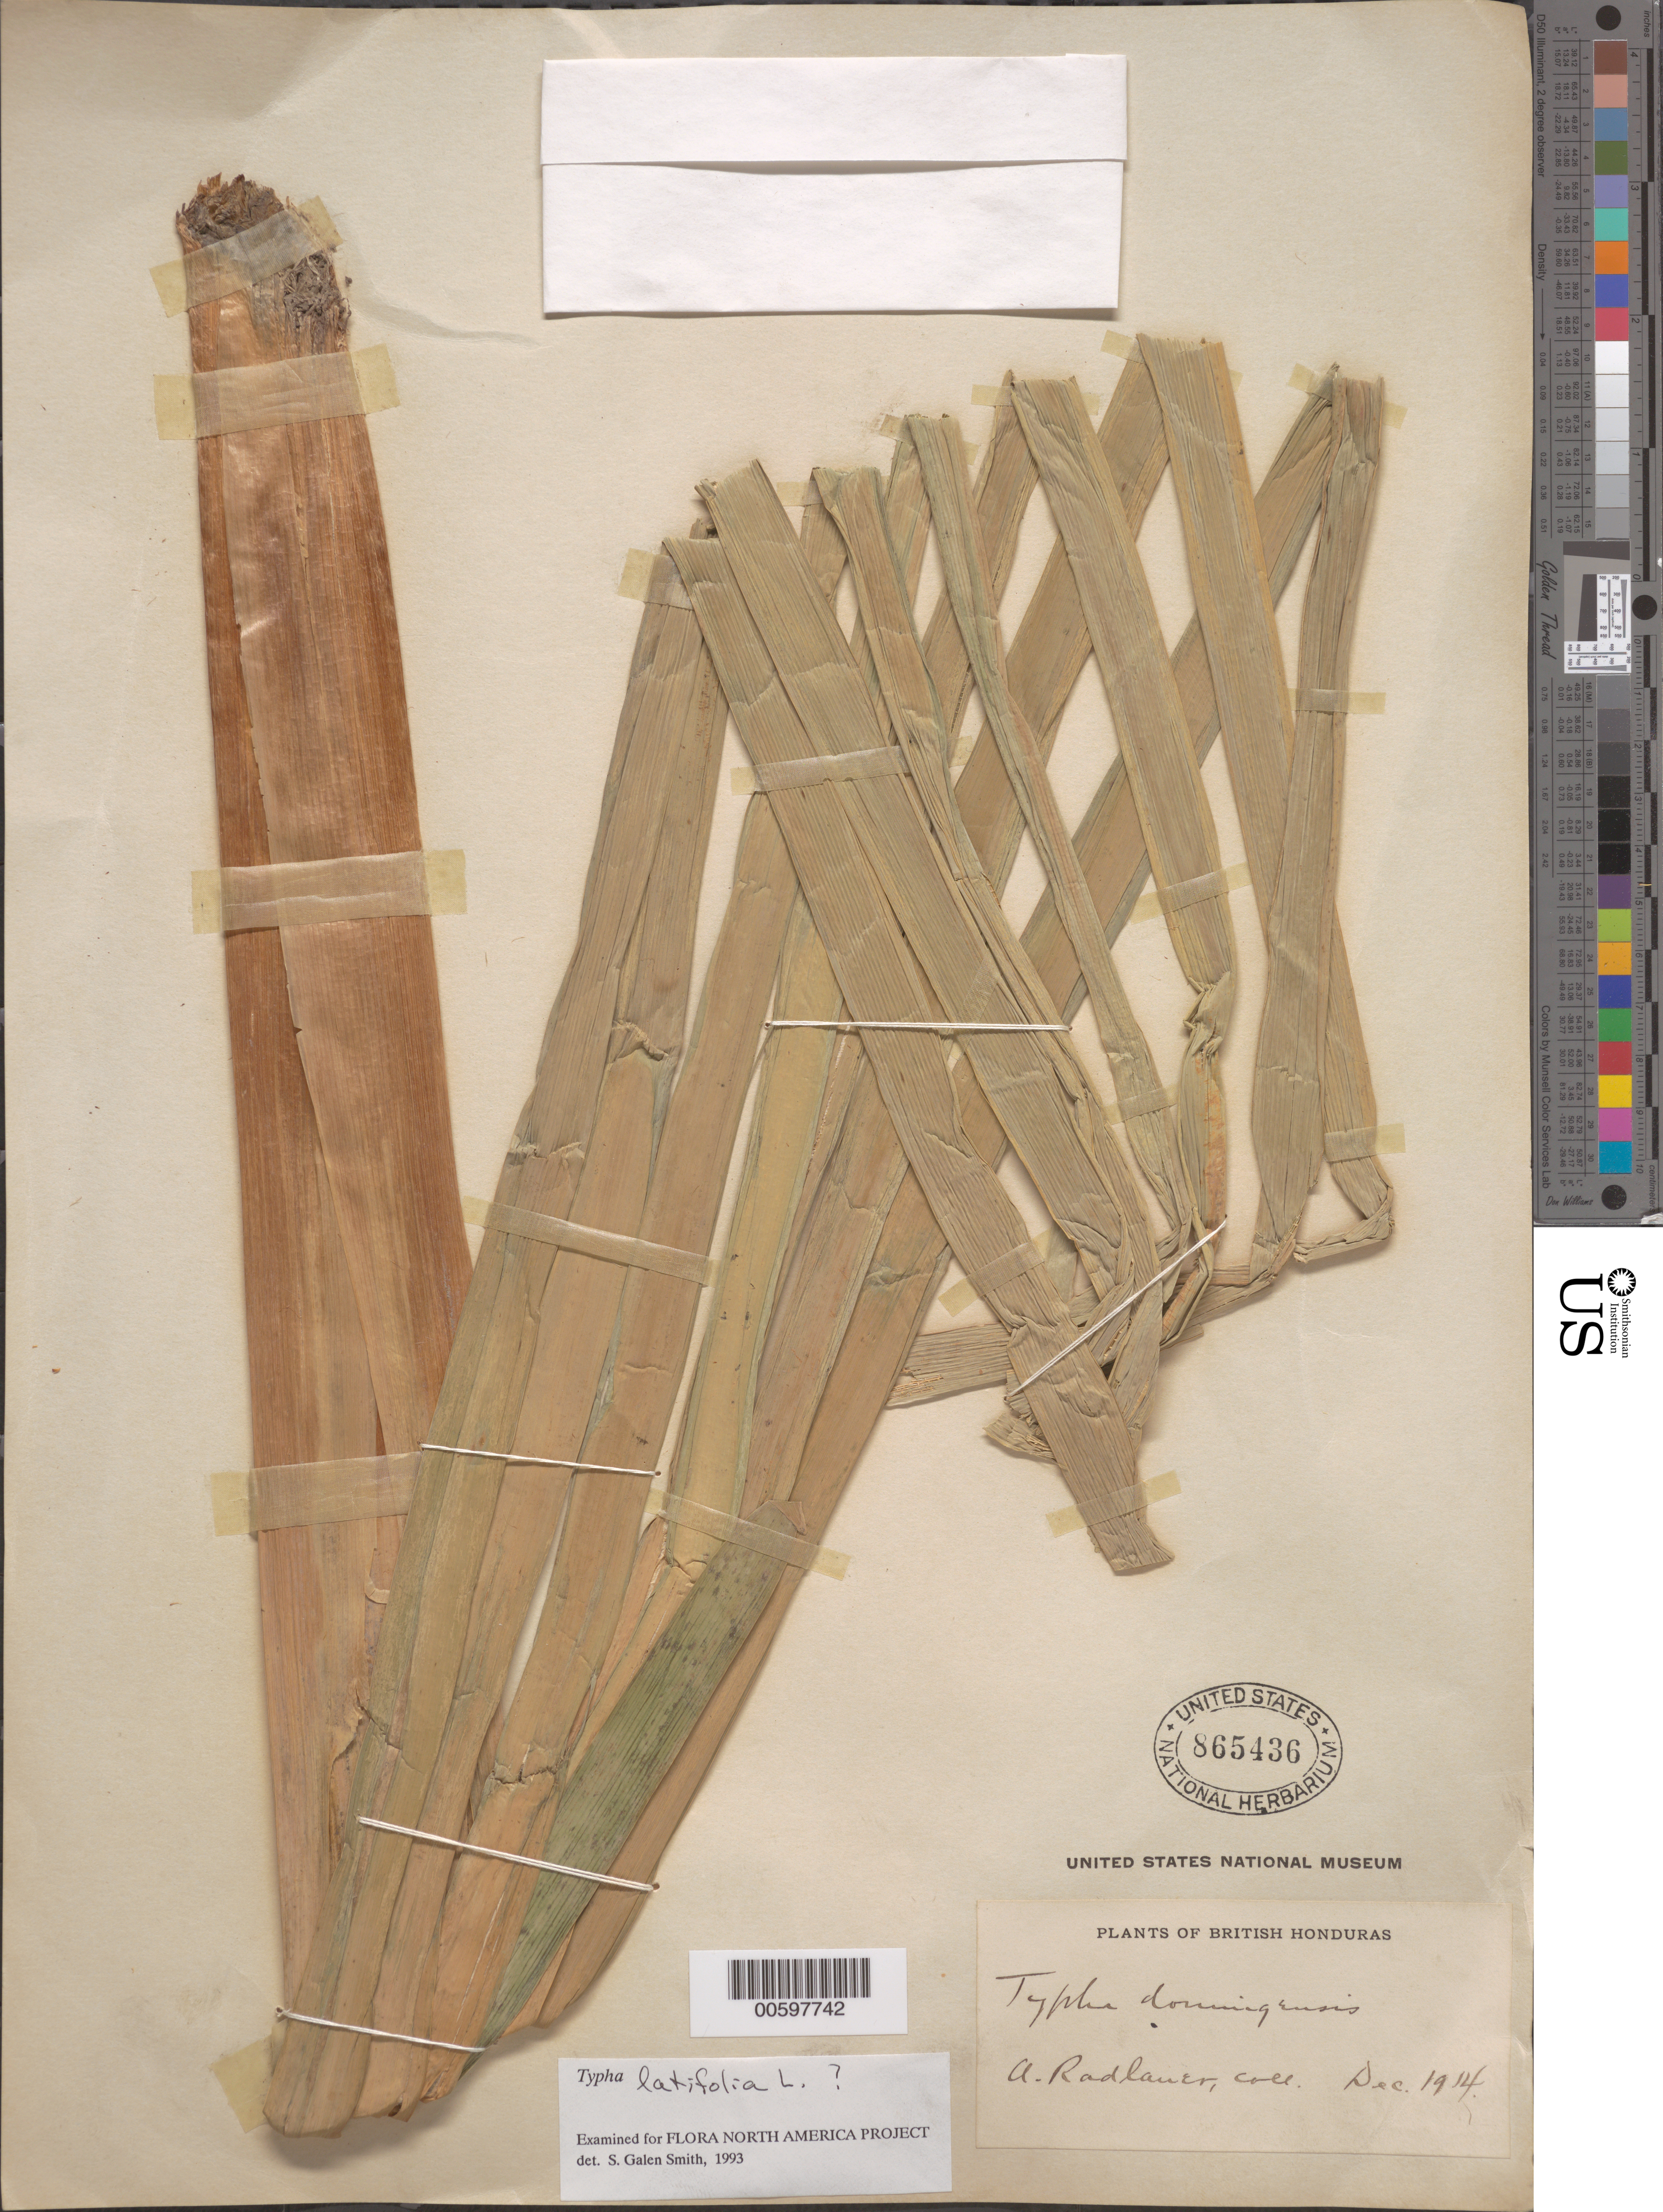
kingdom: Plantae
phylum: Tracheophyta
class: Liliopsida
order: Poales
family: Typhaceae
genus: Typha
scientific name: Typha latifolia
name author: L.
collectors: A. Radlauer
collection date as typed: Dec 1914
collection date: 1914-12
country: Belize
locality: (British Honduras)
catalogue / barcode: US 865436